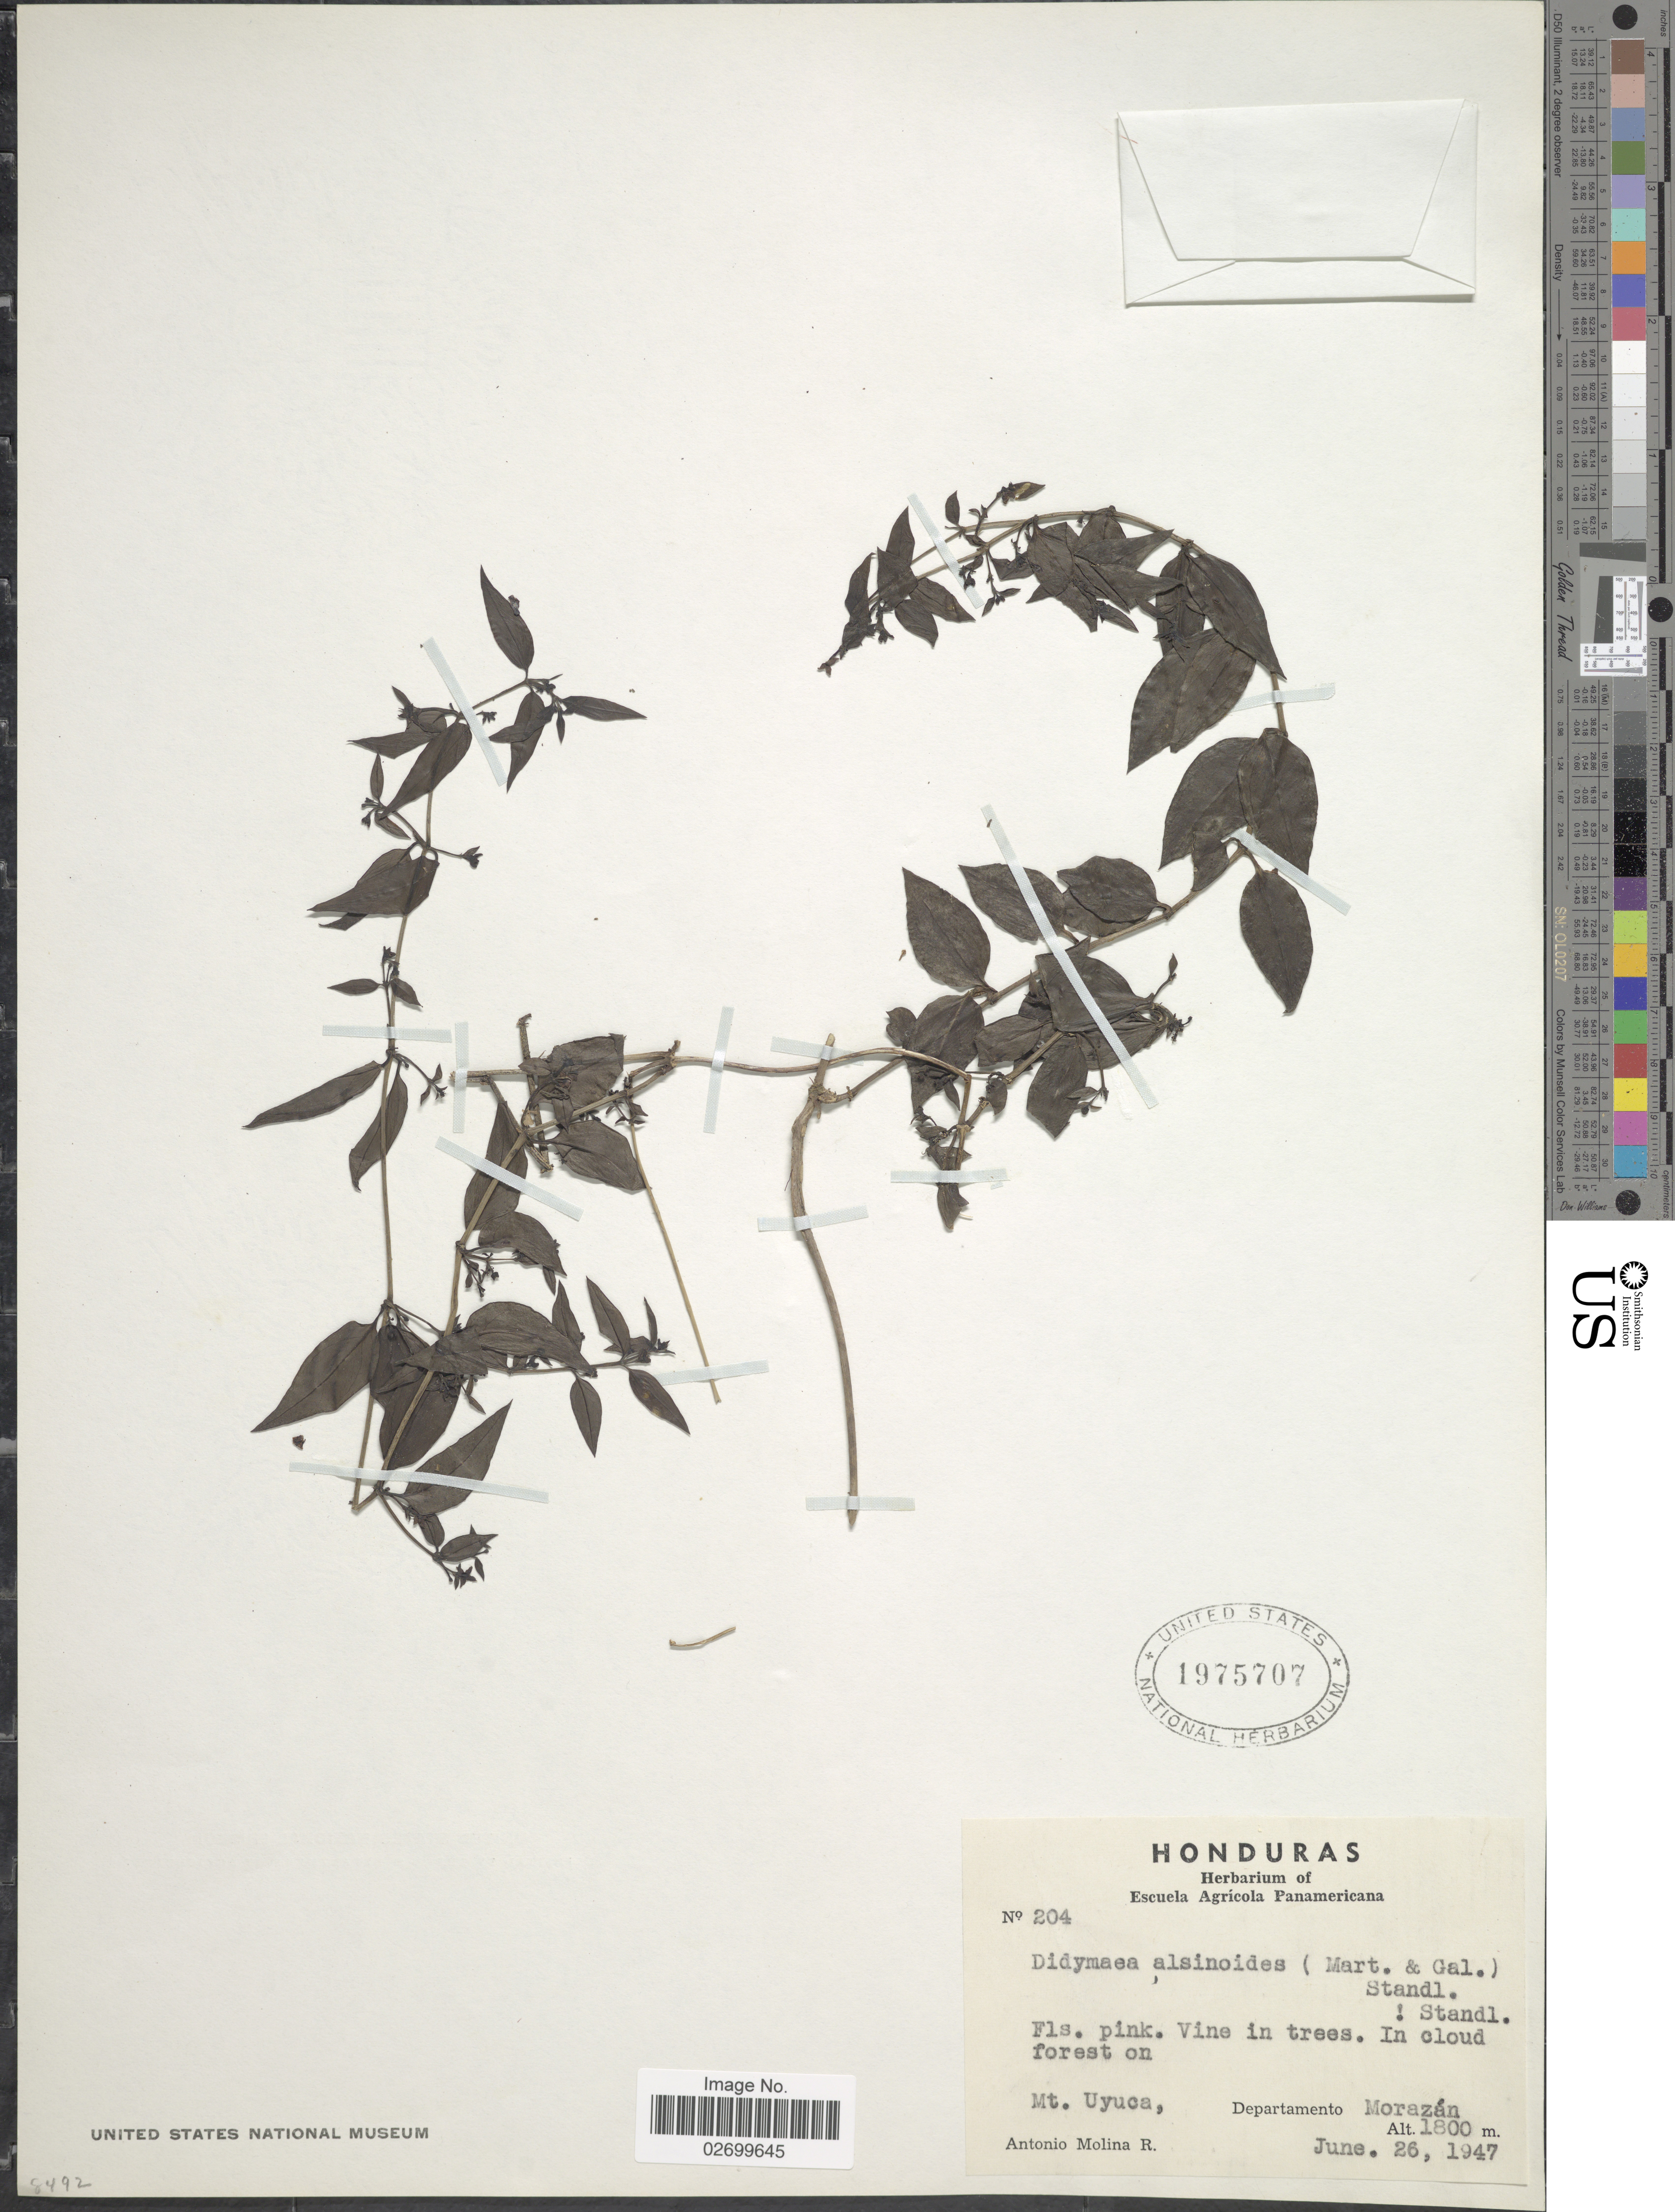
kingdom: Plantae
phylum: Tracheophyta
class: Magnoliopsida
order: Gentianales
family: Rubiaceae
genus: Didymaea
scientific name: Didymaea alsinoides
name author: (Cham. & Schltdl.) Standl.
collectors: A. Molina R.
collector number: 204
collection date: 1947-06-26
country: Honduras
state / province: Fco. Morazán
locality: In cloud forest on Mt. Uyuca, Departamento Morazan.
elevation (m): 1800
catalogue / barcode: US 1975707